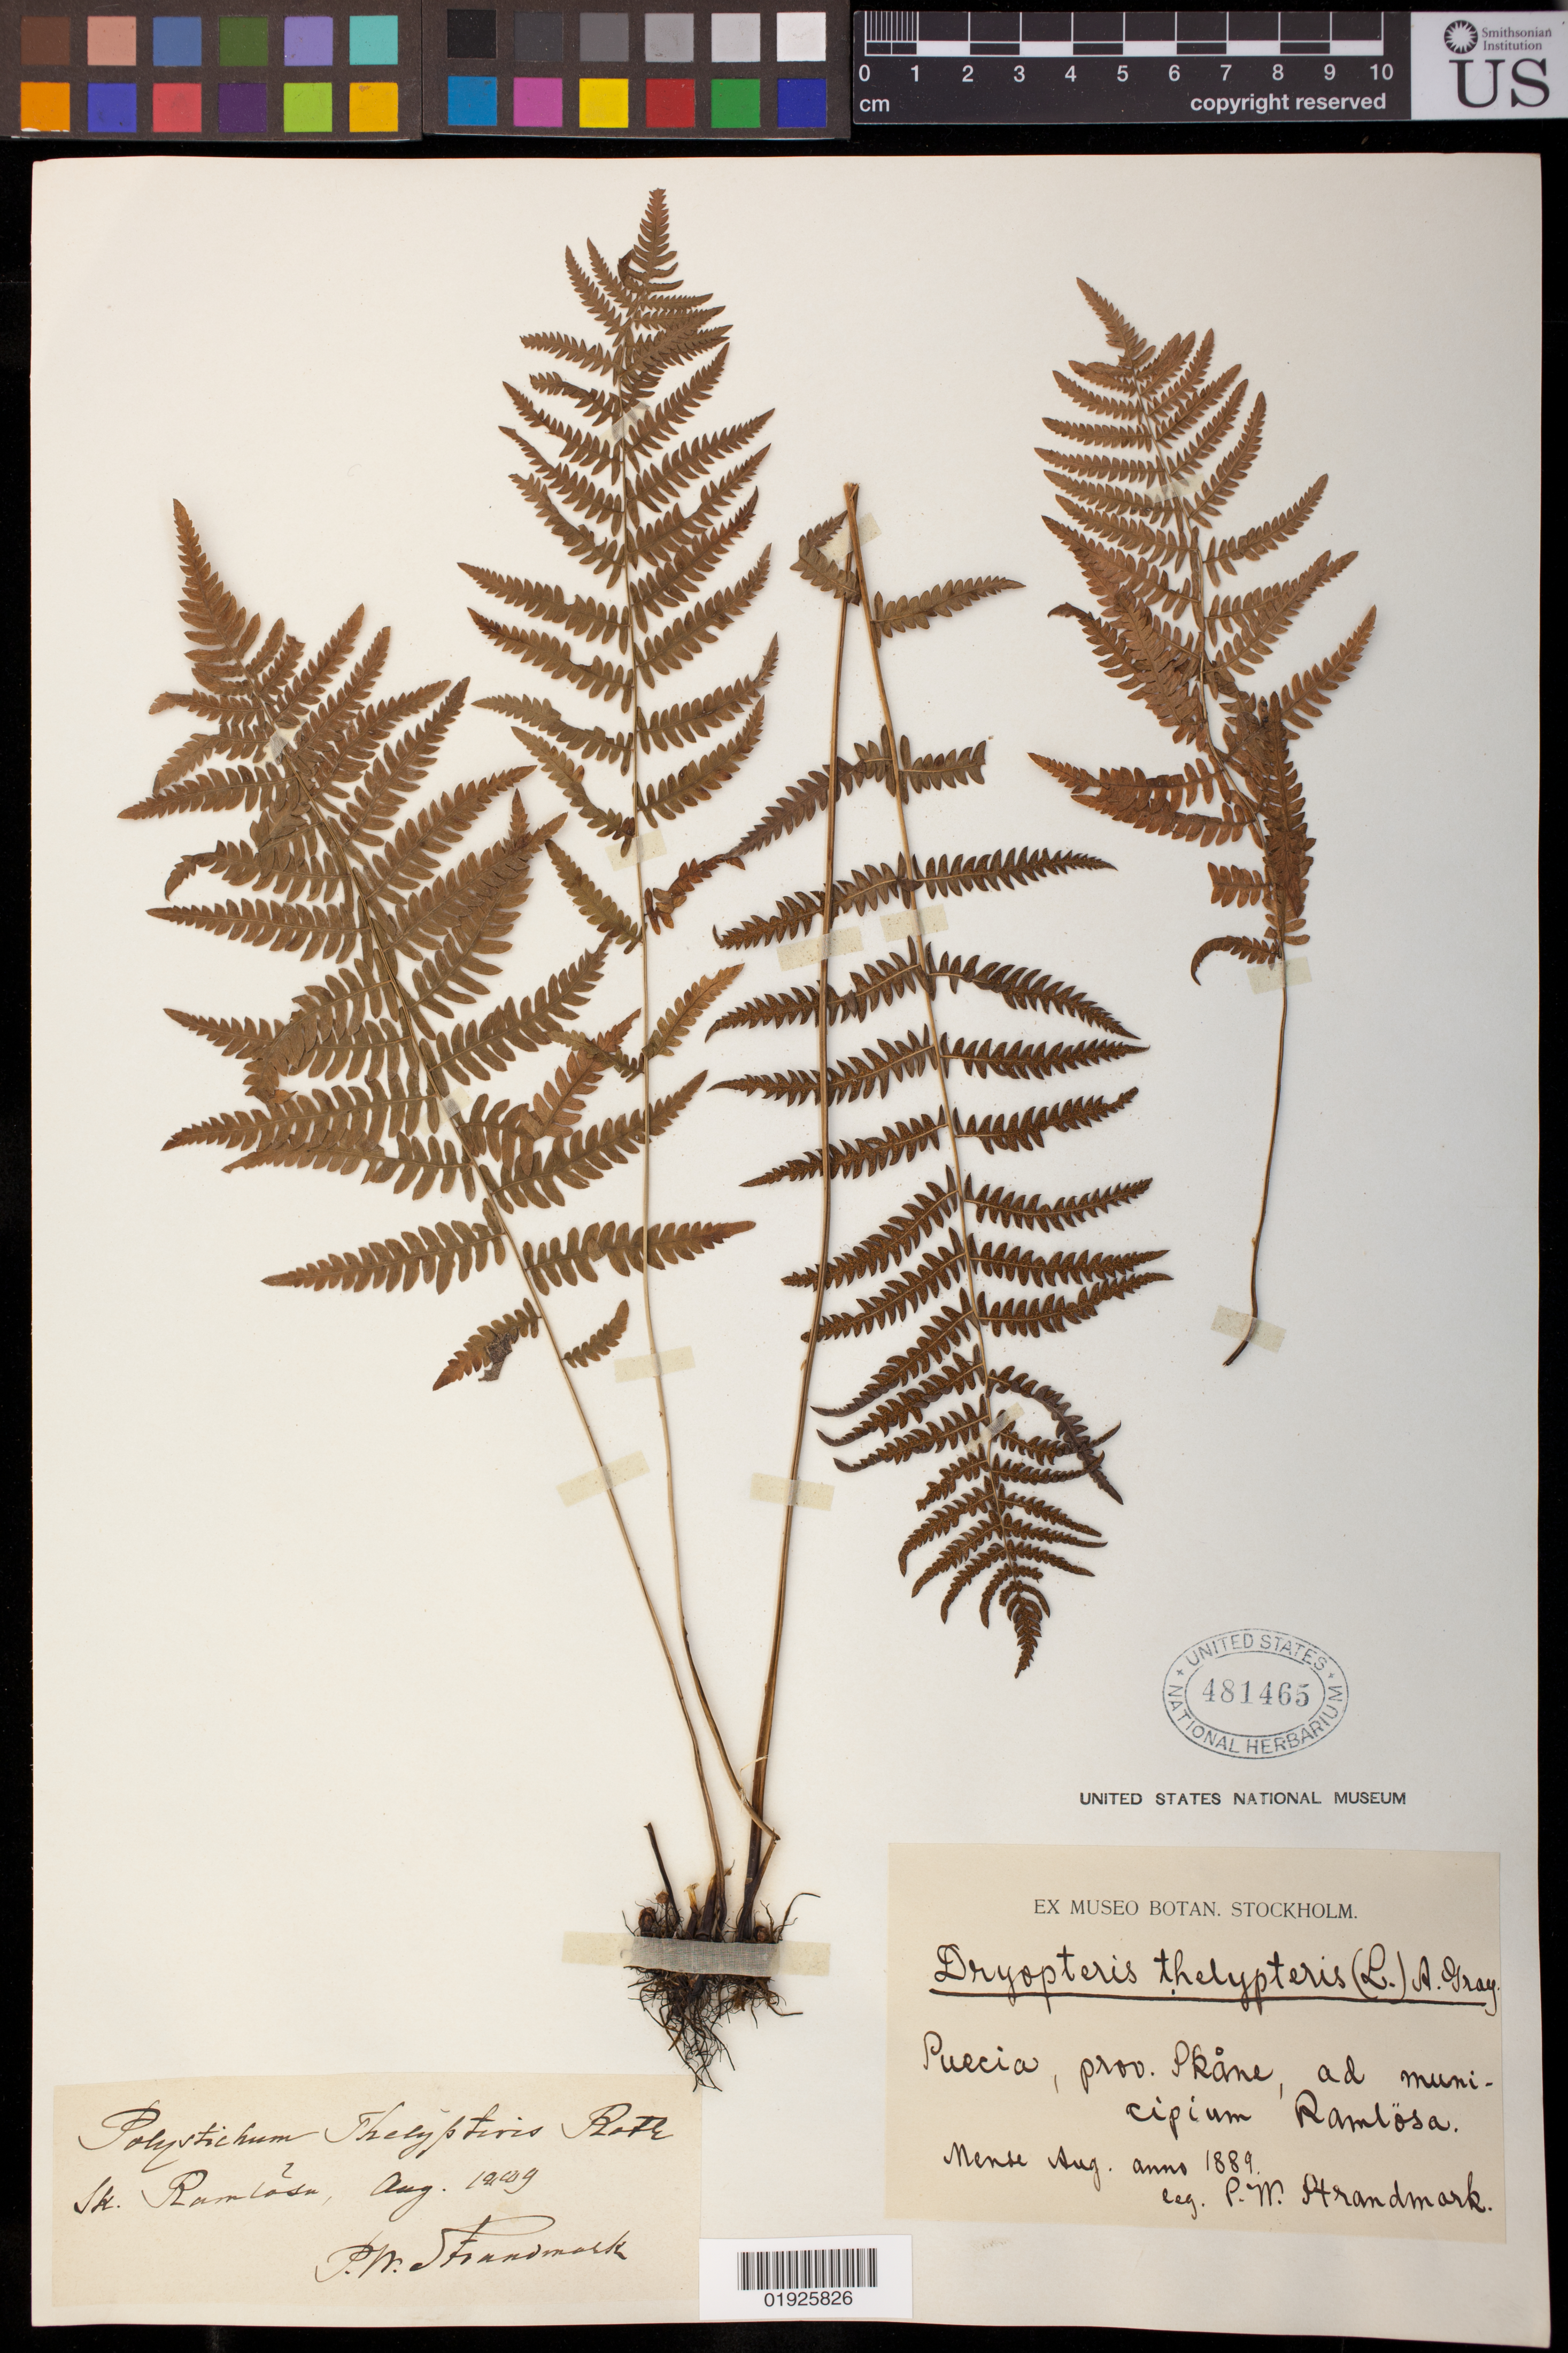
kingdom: Plantae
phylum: Tracheophyta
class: Polypodiopsida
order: Polypodiales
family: Thelypteridaceae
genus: Thelypteris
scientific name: Thelypteris palustris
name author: (Salisb.) Schott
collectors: P. Strandmark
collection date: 1889-08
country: Sweden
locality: Puecia, prov. Pkane, ad municipium Ramlosa.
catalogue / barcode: US 481465